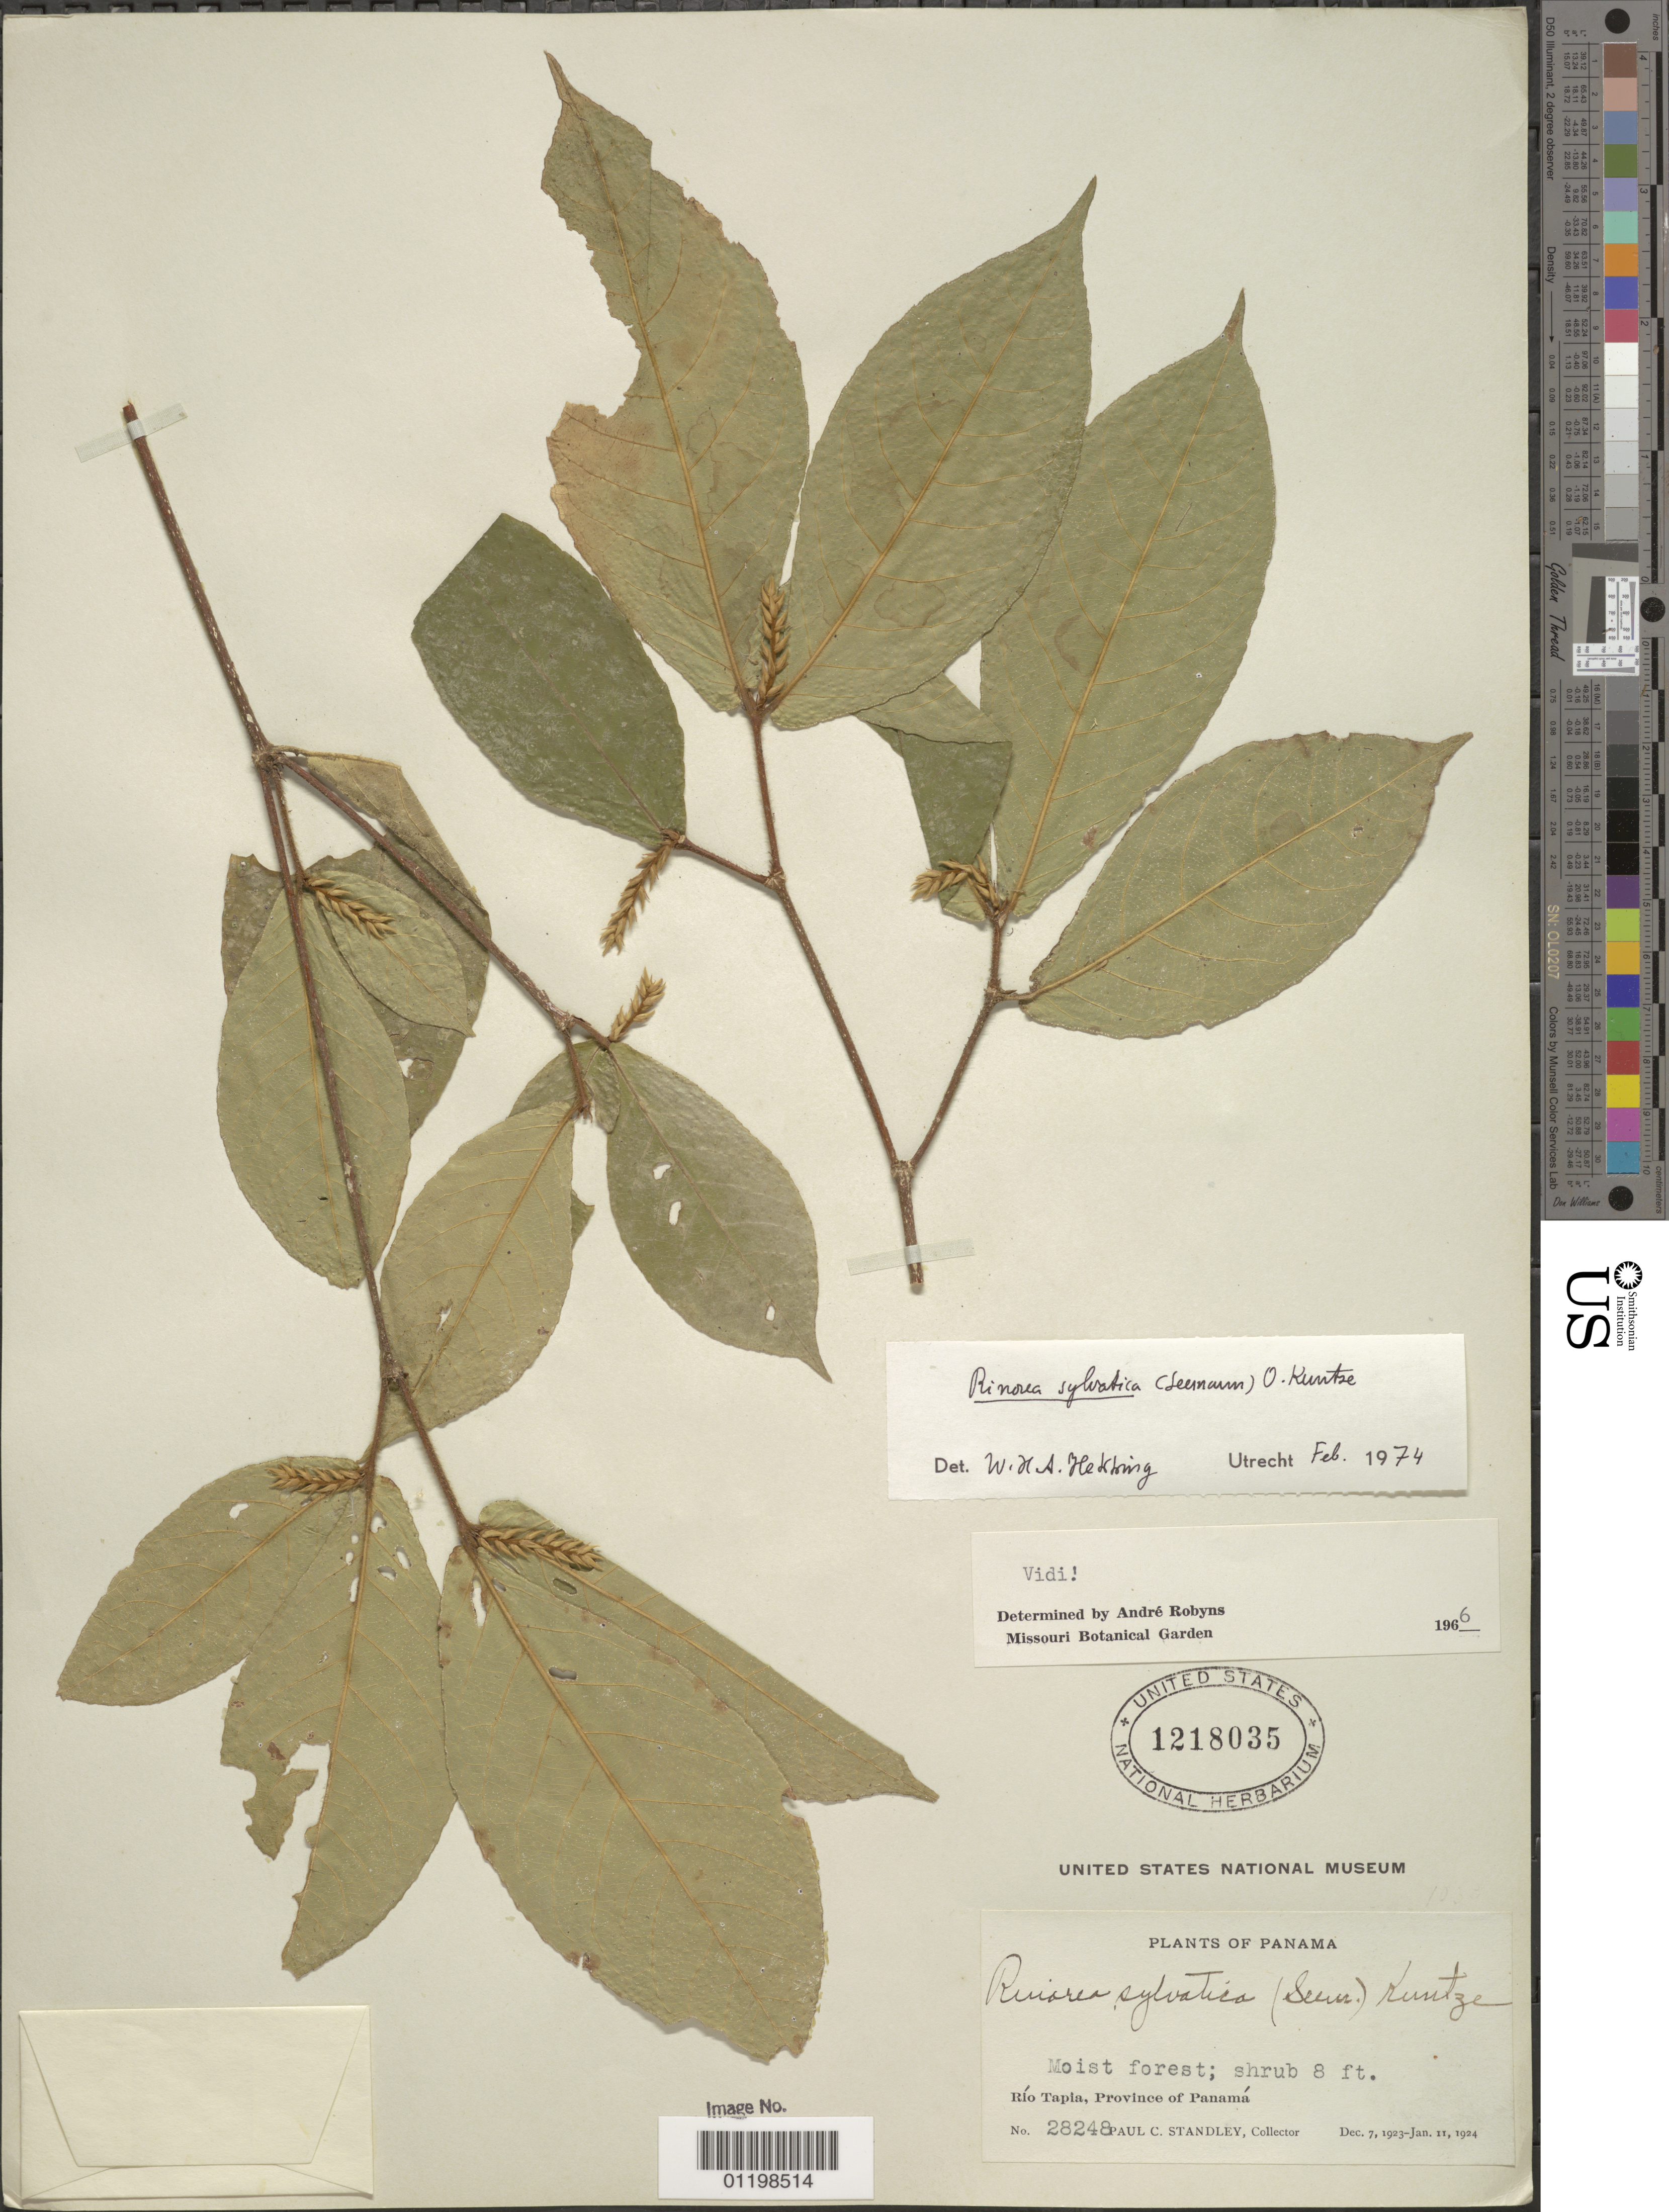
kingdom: Plantae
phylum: Tracheophyta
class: Magnoliopsida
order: Malpighiales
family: Violaceae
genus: Rinorea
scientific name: Rinorea sylvatica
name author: (Seem.) Kuntze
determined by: Hekking, W. H. A.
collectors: P. C. Standley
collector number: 28248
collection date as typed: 07 Dec 1923 to 11 Jan 1924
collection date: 1923-12-07/1924-01-11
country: Panama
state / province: Panamá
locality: Rio Tapia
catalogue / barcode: US 1218035